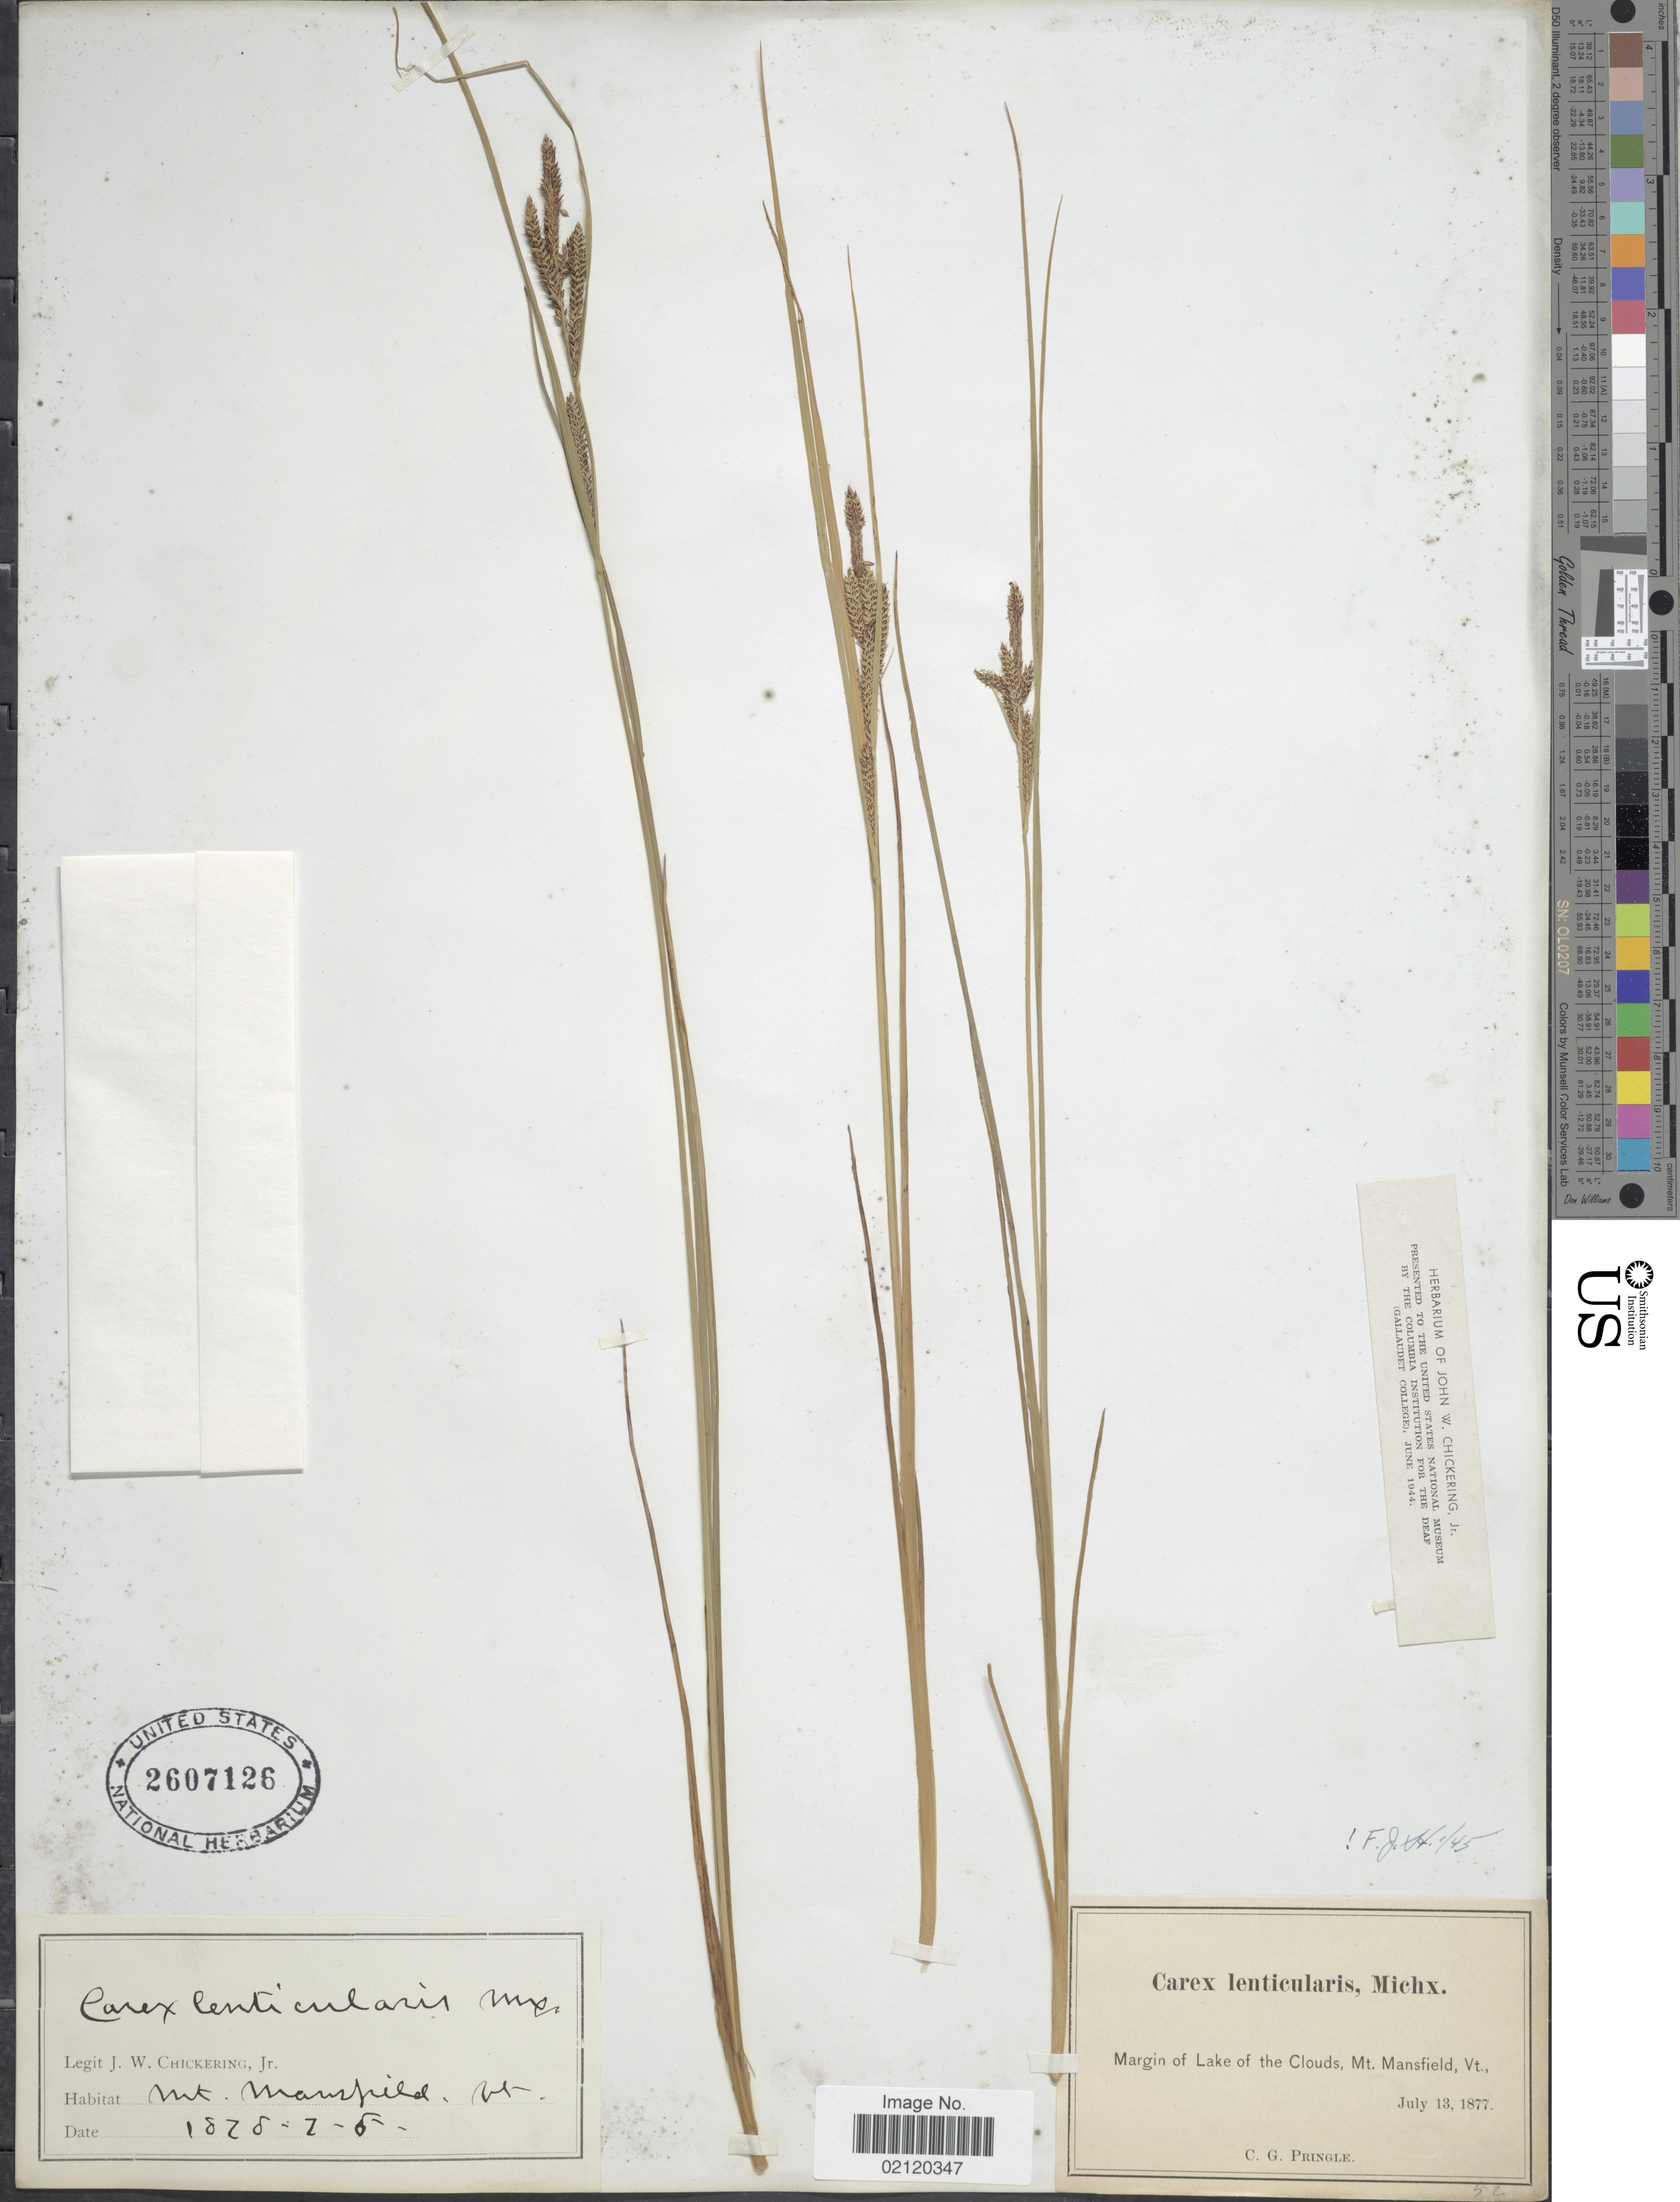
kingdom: Plantae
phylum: Tracheophyta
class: Liliopsida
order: Poales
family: Cyperaceae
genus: Carex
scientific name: Carex lenticularis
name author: Michx.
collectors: C. G. Pringle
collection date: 1877-07-13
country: United States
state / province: Vermont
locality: Margin of Lake of the Clouds, Mt. Masnfield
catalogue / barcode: US 2607126-2